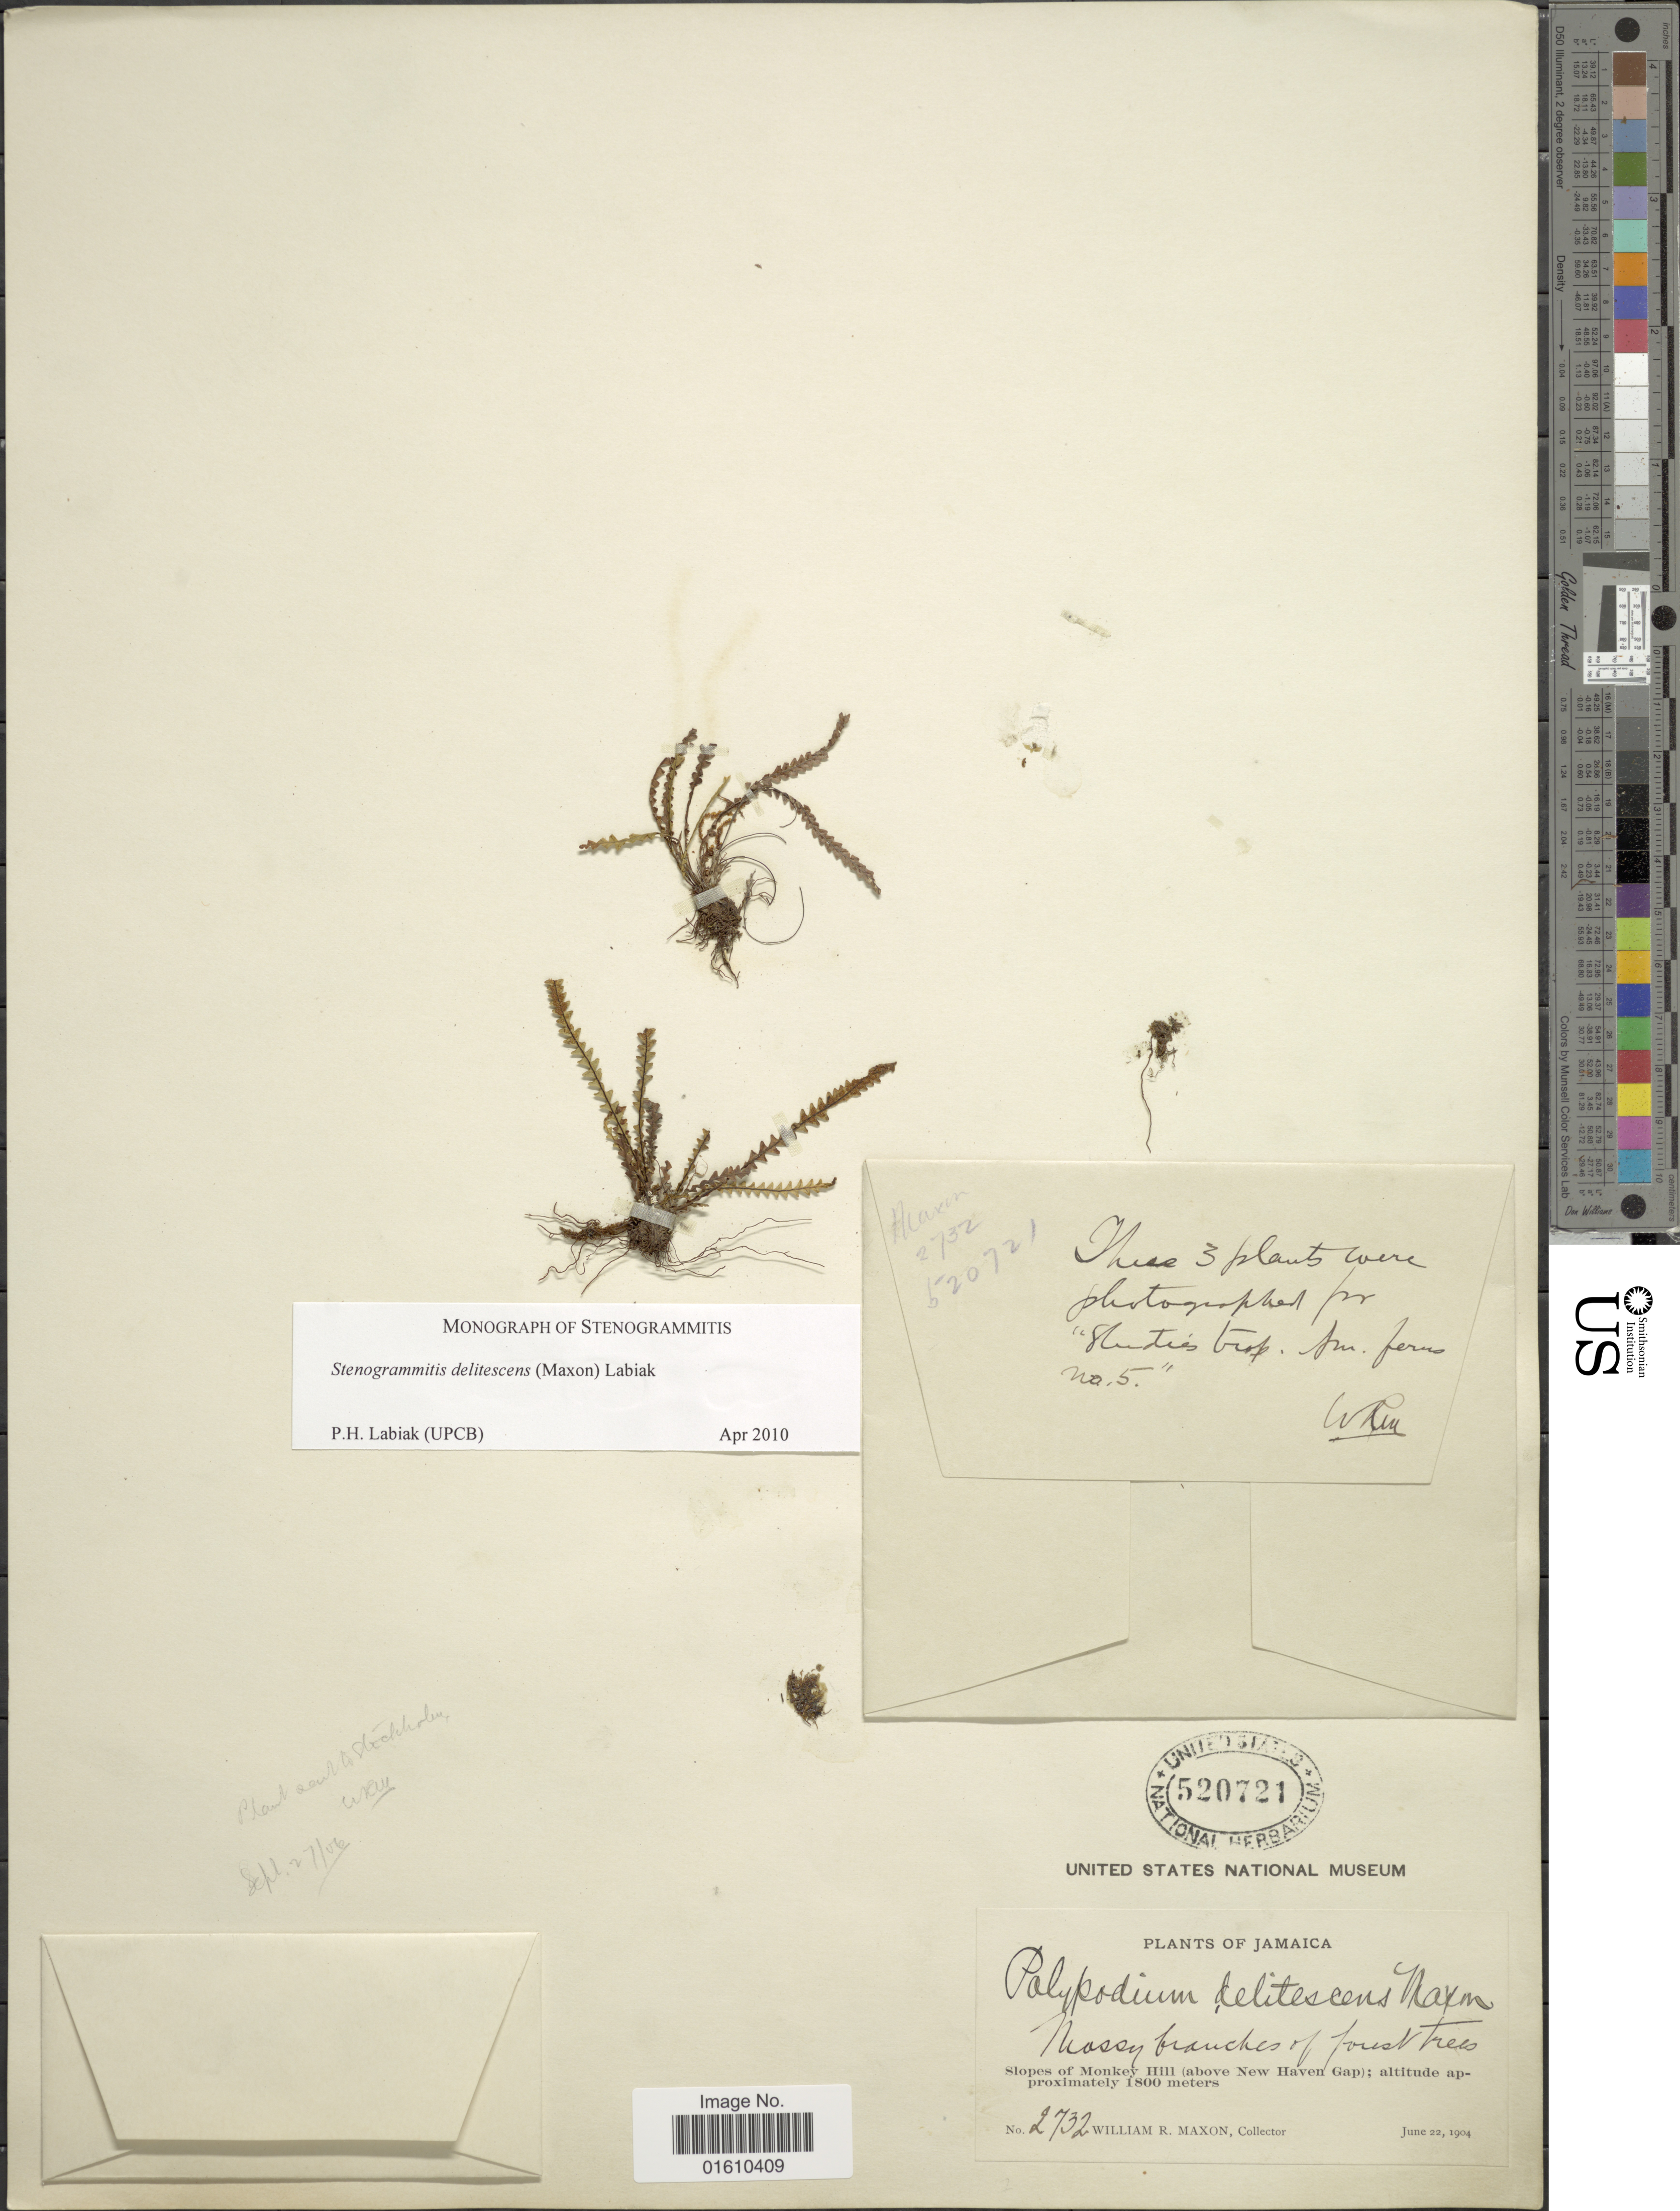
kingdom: Plantae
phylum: Tracheophyta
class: Polypodiopsida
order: Polypodiales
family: Polypodiaceae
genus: Stenogrammitis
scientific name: Stenogrammitis delitescens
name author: (Maxon) Labiak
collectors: W. R. Maxon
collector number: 2732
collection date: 1904-06-22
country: Jamaica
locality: Slopes of Monkey Hill (above New Haven Gap)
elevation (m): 1800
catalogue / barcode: US 520721